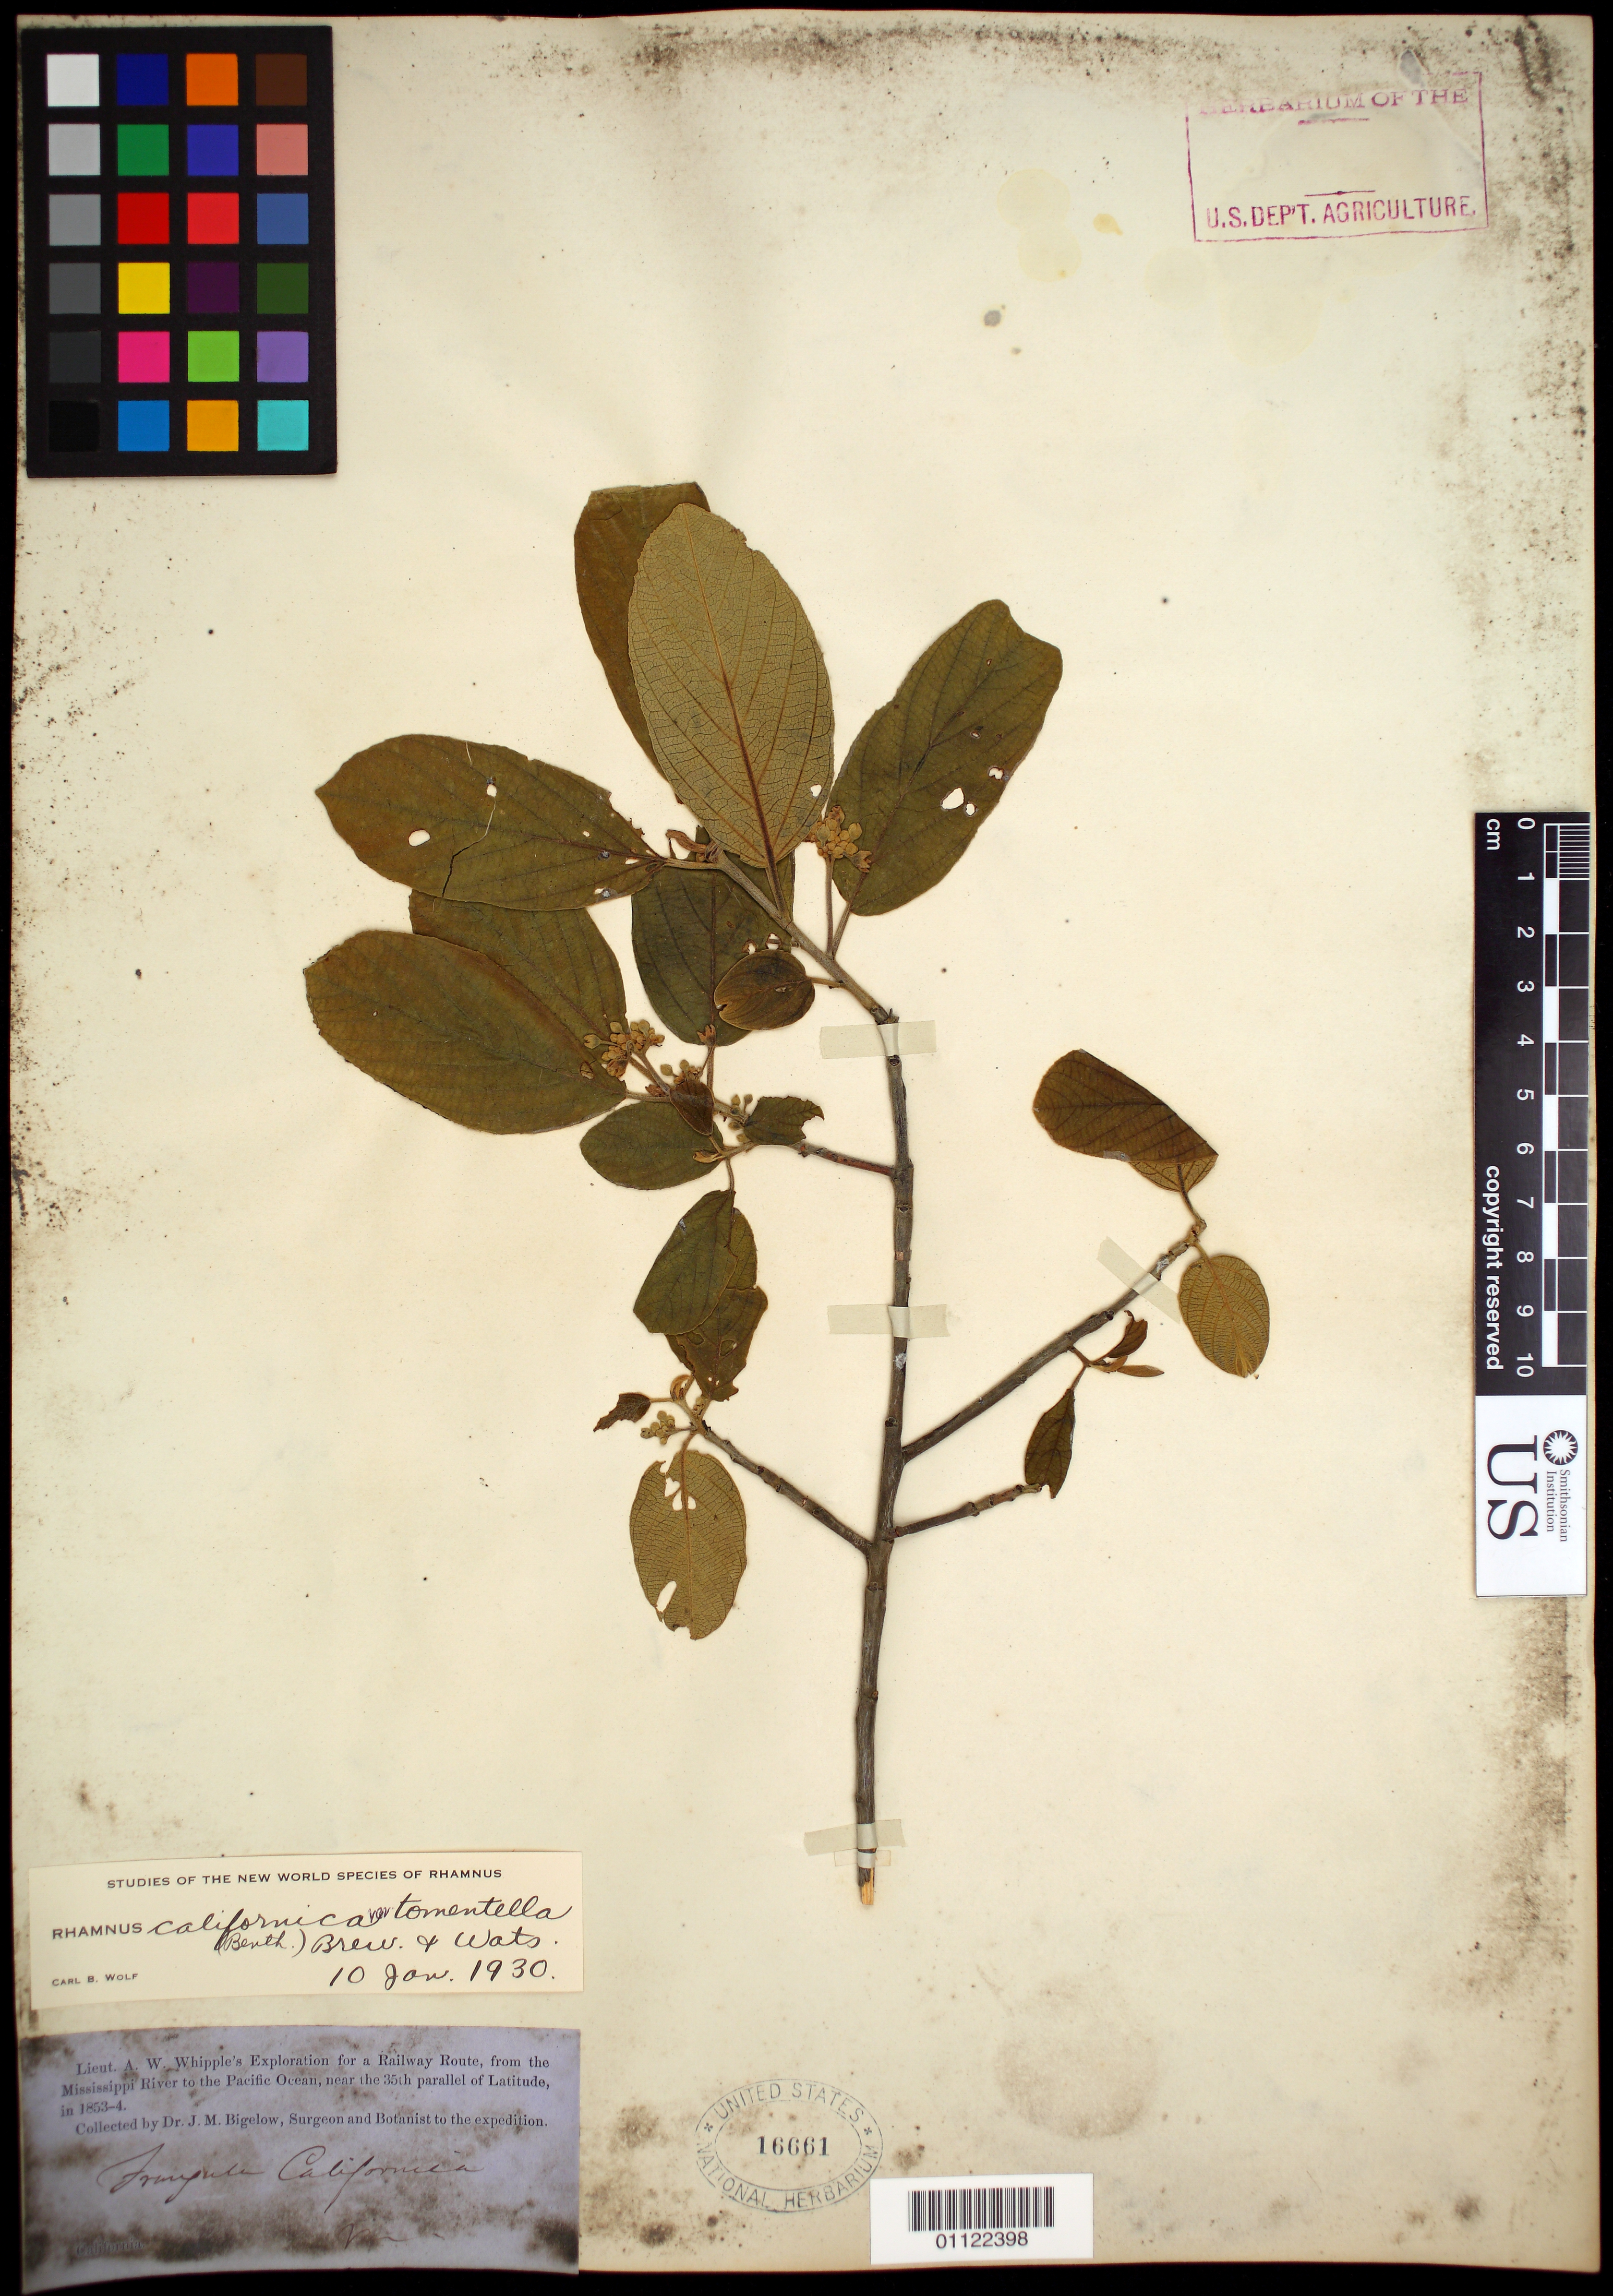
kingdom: Plantae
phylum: Tracheophyta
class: Magnoliopsida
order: Rosales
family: Rhamnaceae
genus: Frangula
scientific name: Frangula californica subsp. tomentella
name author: (Benth.) Kartesz & Gandhi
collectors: L. F. Ward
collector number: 119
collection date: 1895-09-10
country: United States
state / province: California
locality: Byron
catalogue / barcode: US 132111